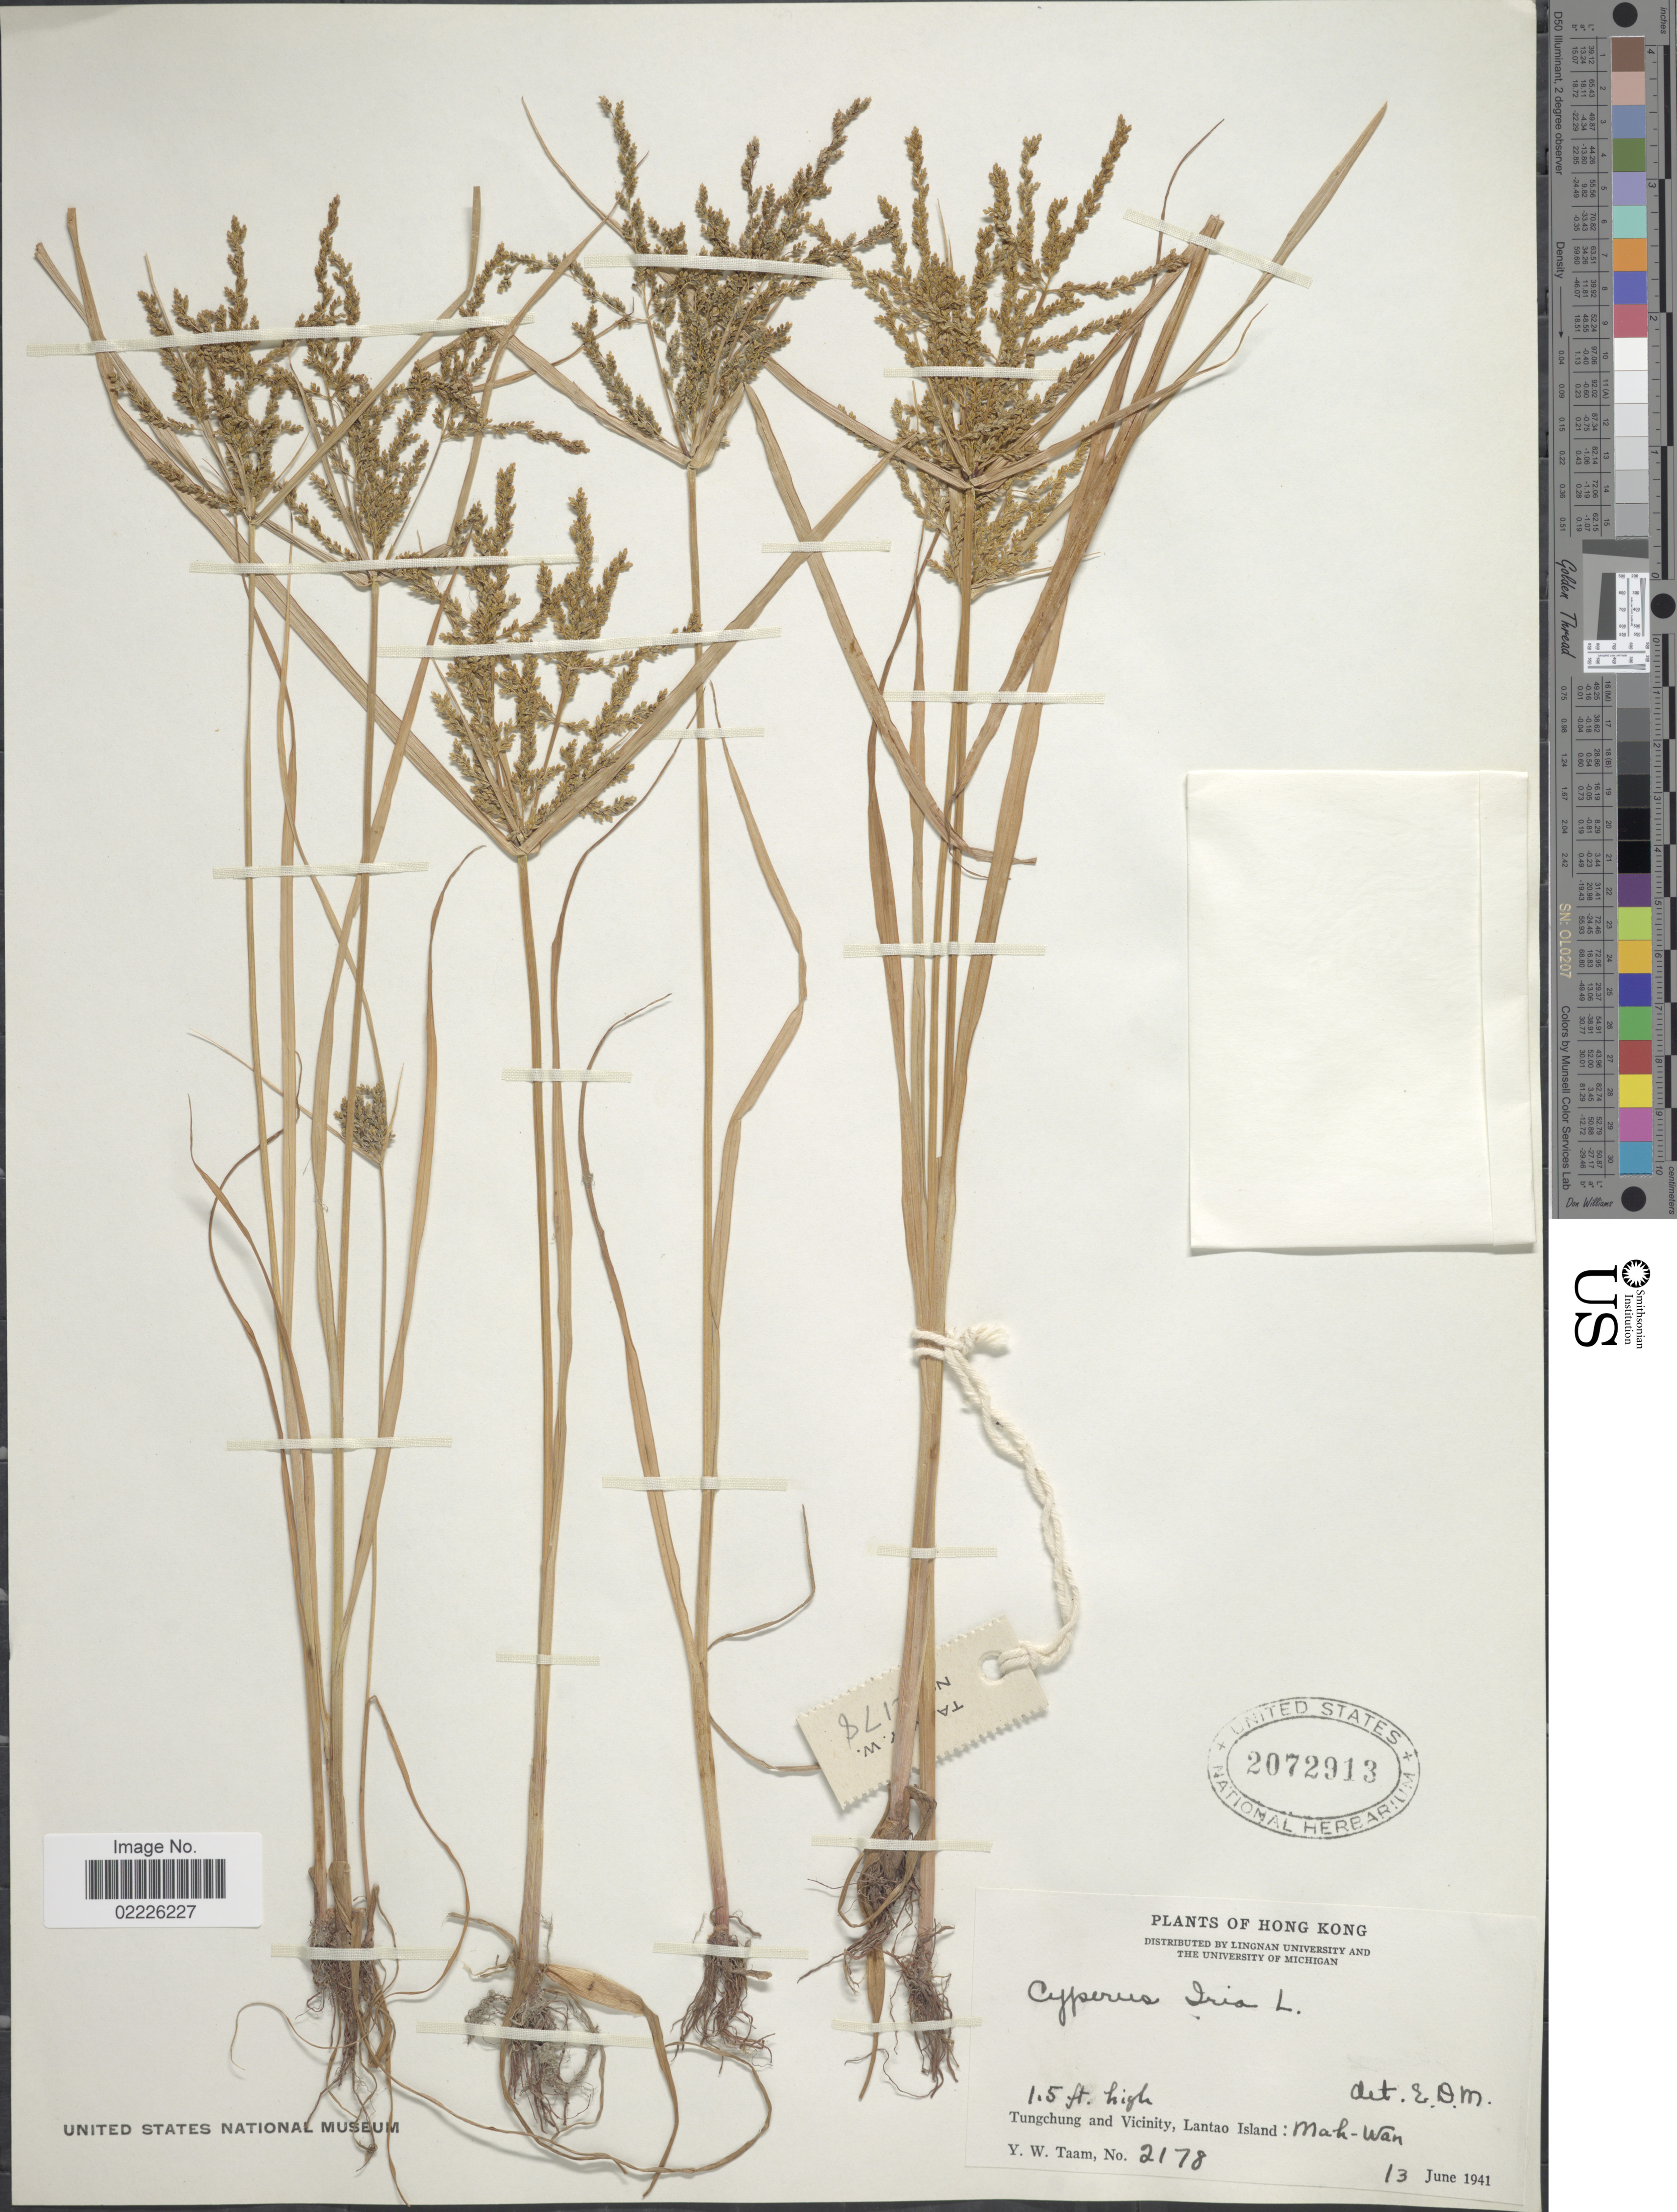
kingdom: Plantae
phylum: Tracheophyta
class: Liliopsida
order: Poales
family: Cyperaceae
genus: Cyperus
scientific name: Cyperus iria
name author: L.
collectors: Y. W. Taam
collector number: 2178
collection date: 1941-06-13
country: China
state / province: Hong Kong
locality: Hong Kong, Tungchung and Vicinity, Lantao Island: Mah-Wan.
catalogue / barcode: US 2072913